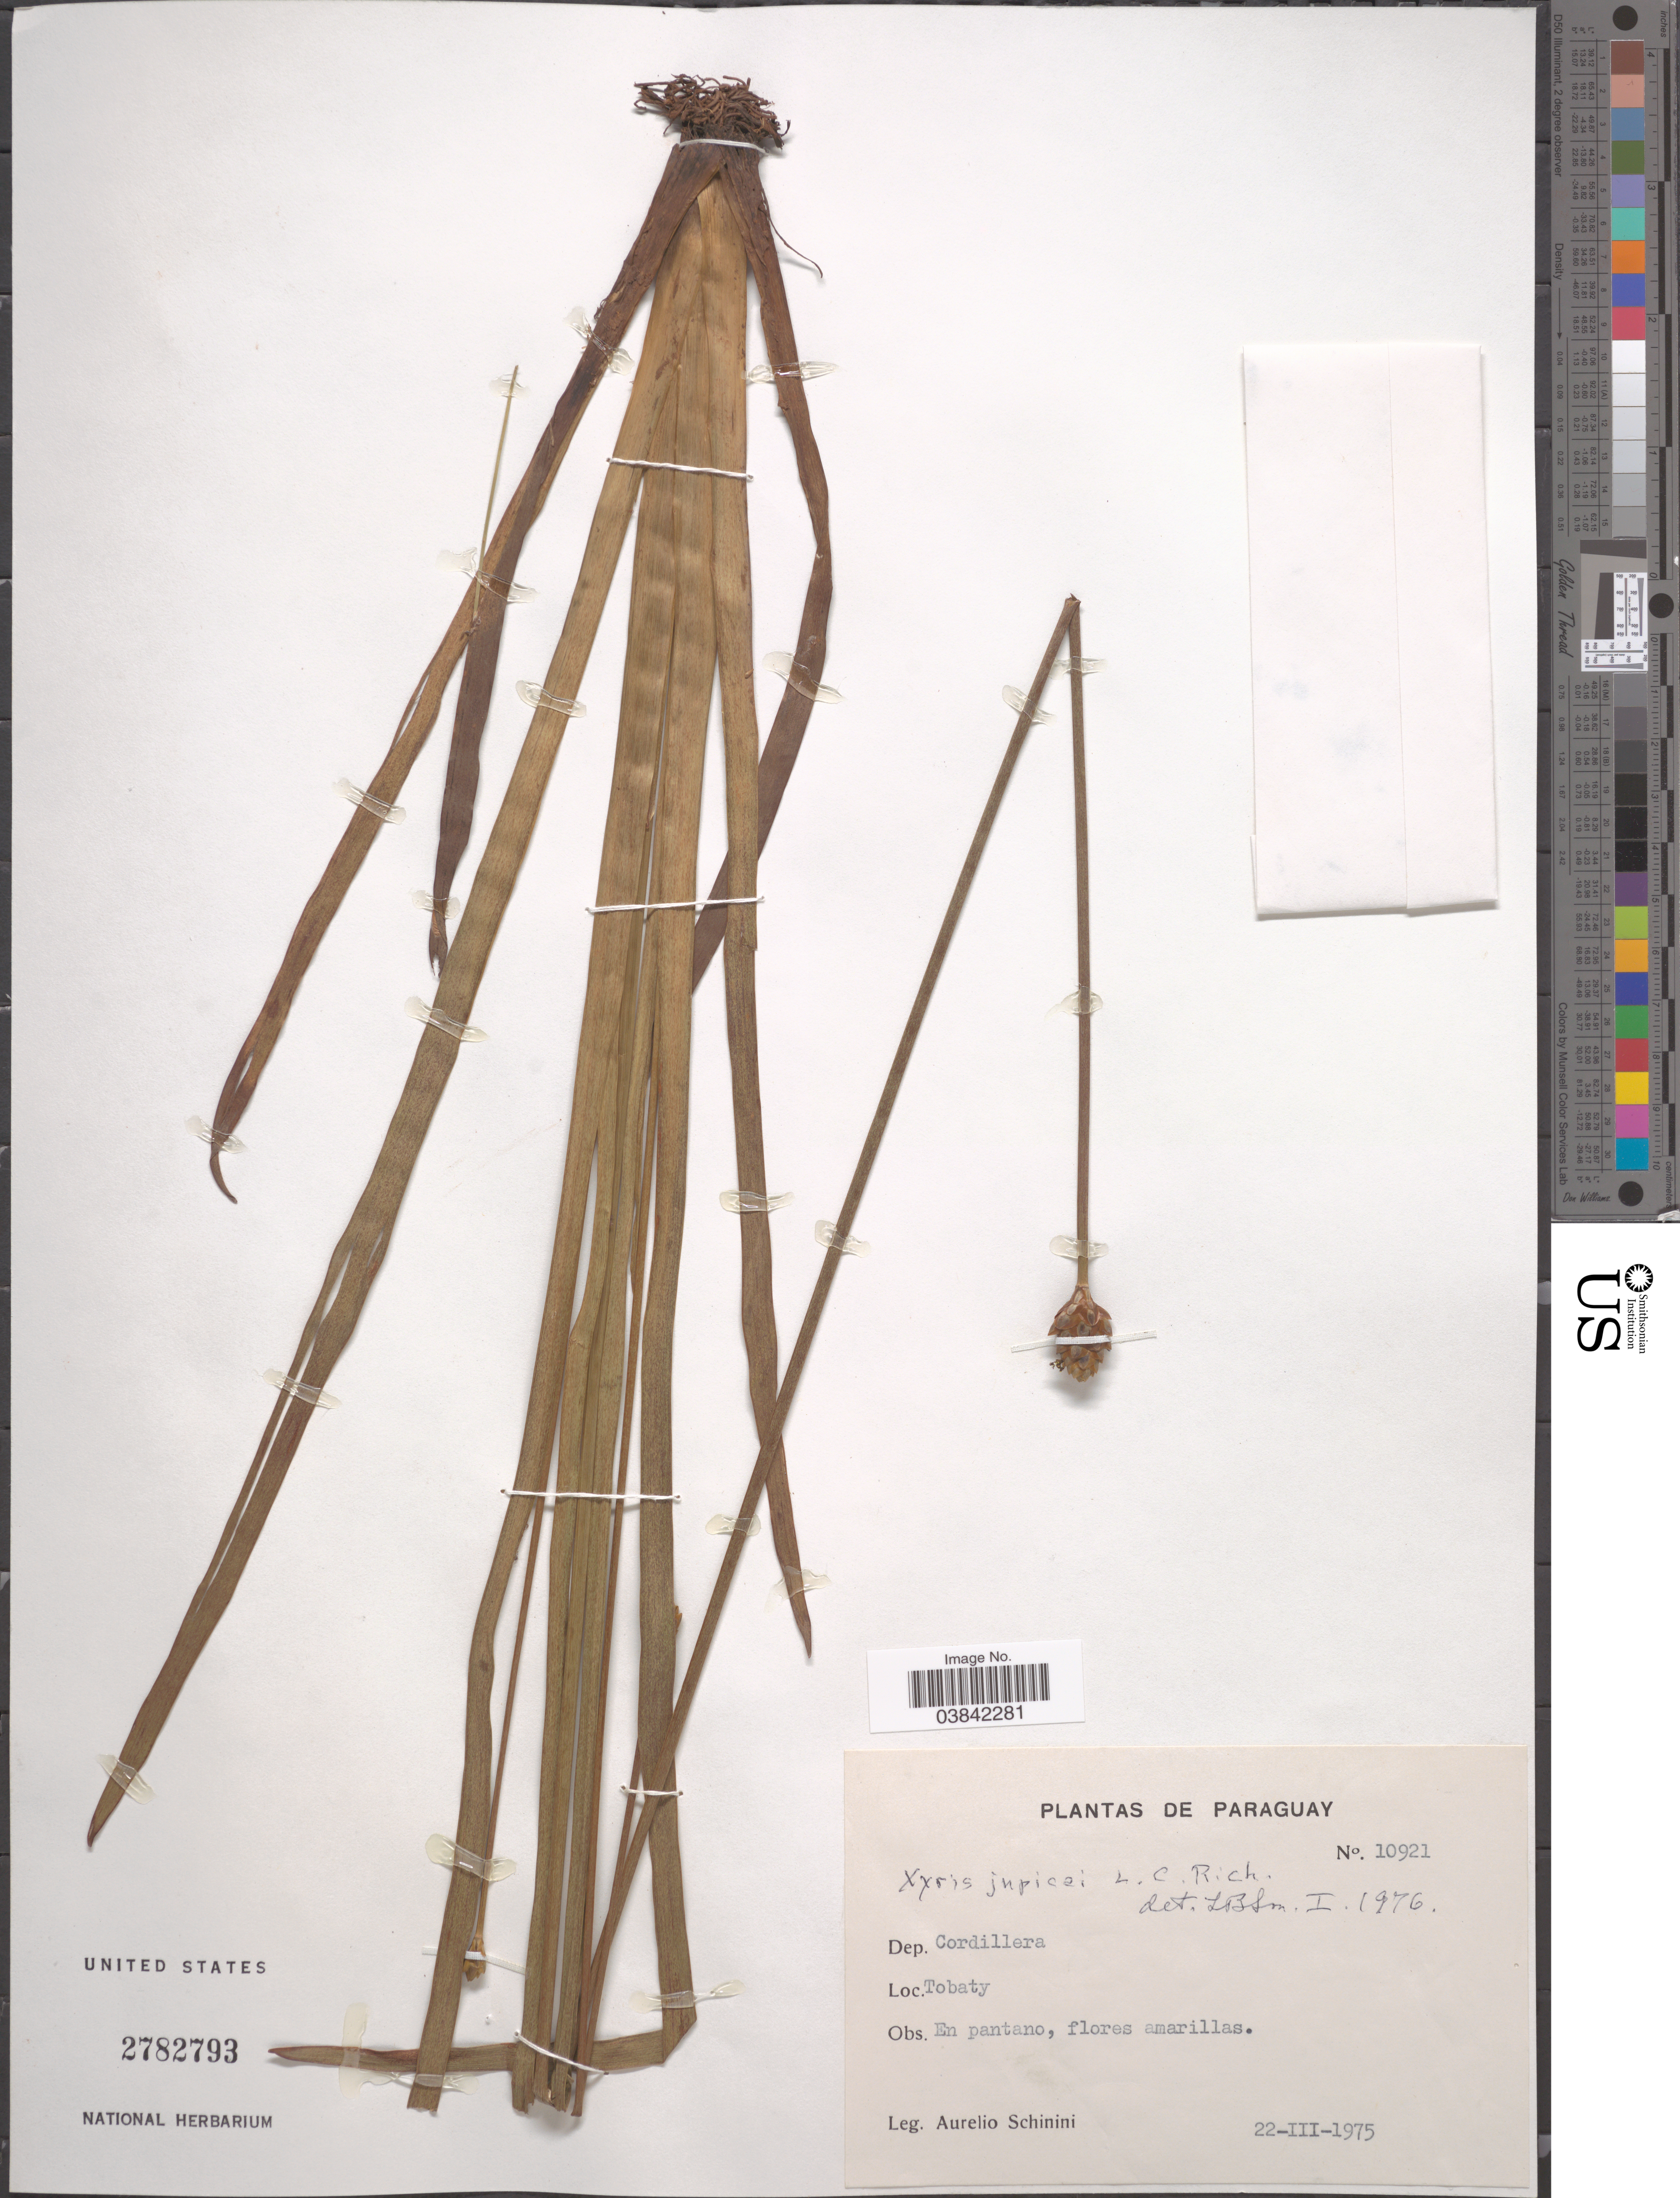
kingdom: Plantae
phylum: Tracheophyta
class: Liliopsida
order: Poales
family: Xyridaceae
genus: Xyris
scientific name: Xyris jupicai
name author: Rich.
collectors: A. Schinini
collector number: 10921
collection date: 1975-03-22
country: Paraguay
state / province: Cordillera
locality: Dep. Cordillera. Tobaty.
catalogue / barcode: US 2782793